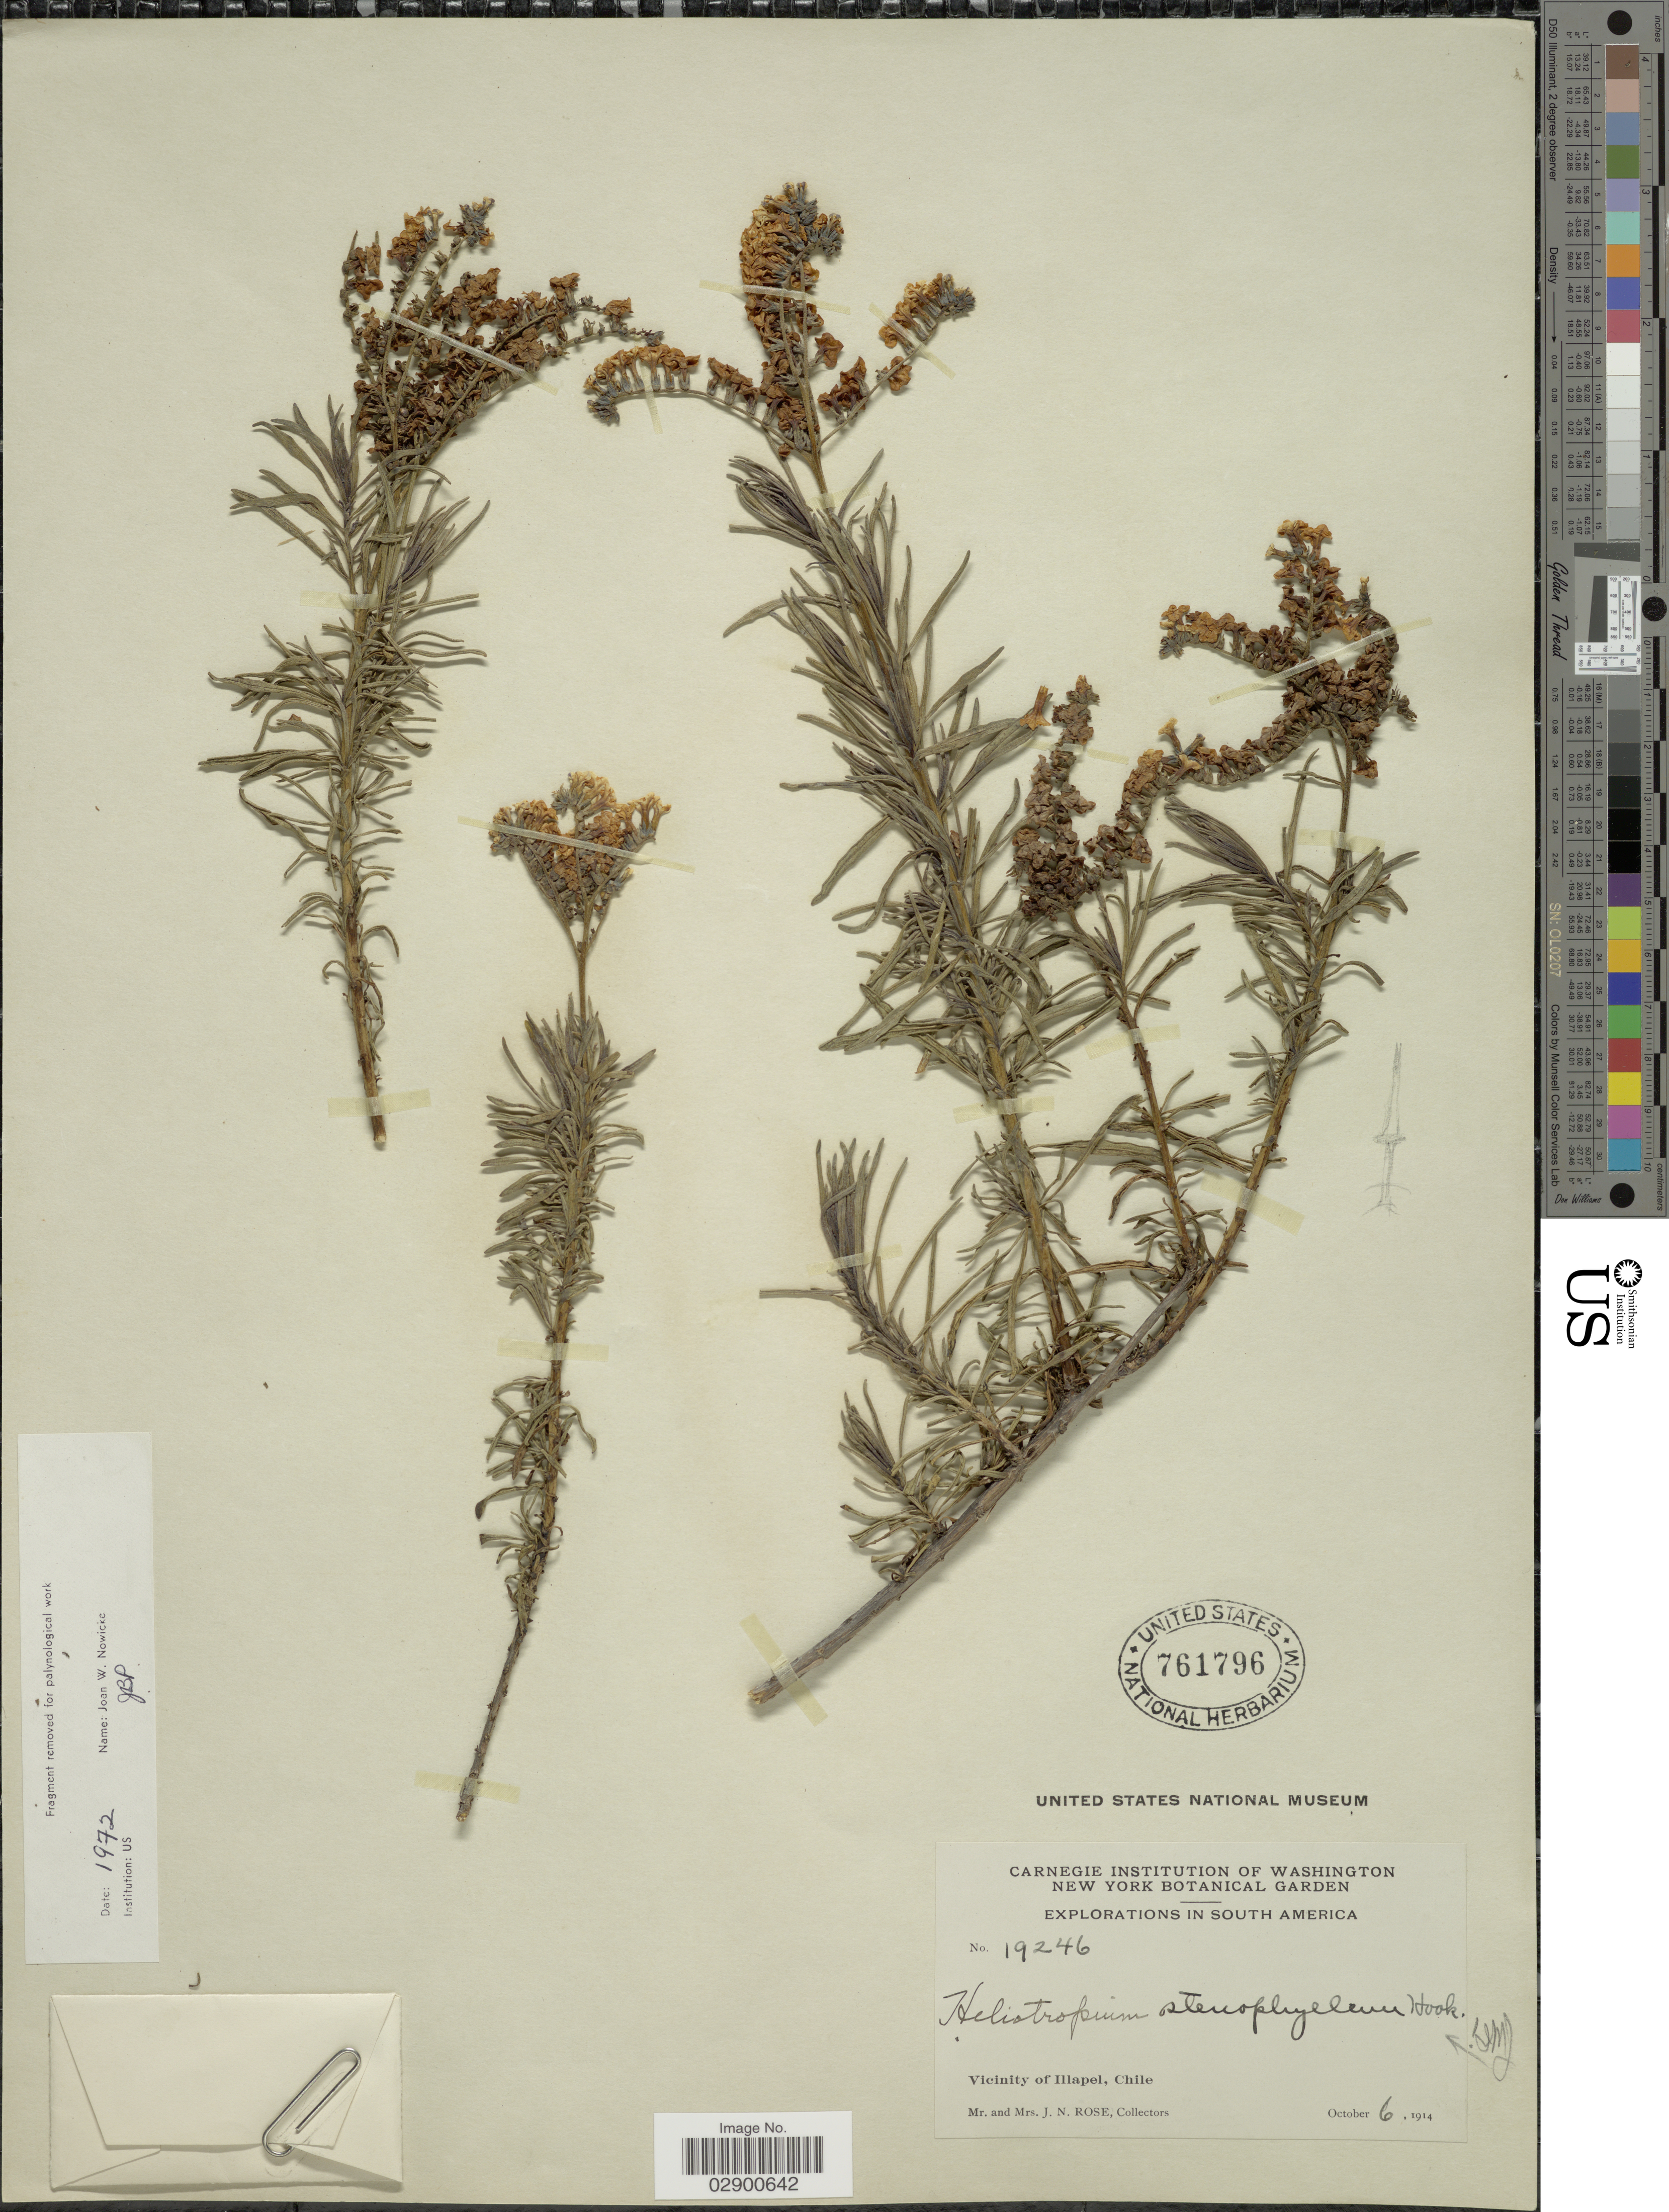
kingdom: Plantae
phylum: Tracheophyta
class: Magnoliopsida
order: Boraginales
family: Heliotropiaceae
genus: Heliotropium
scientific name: Heliotropium stenophyllum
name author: Hook. & Arn.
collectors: J. N. Rose & L. B. Rose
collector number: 19246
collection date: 1914-10-06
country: Chile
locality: Vicinity of Illapel.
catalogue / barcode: US 761796